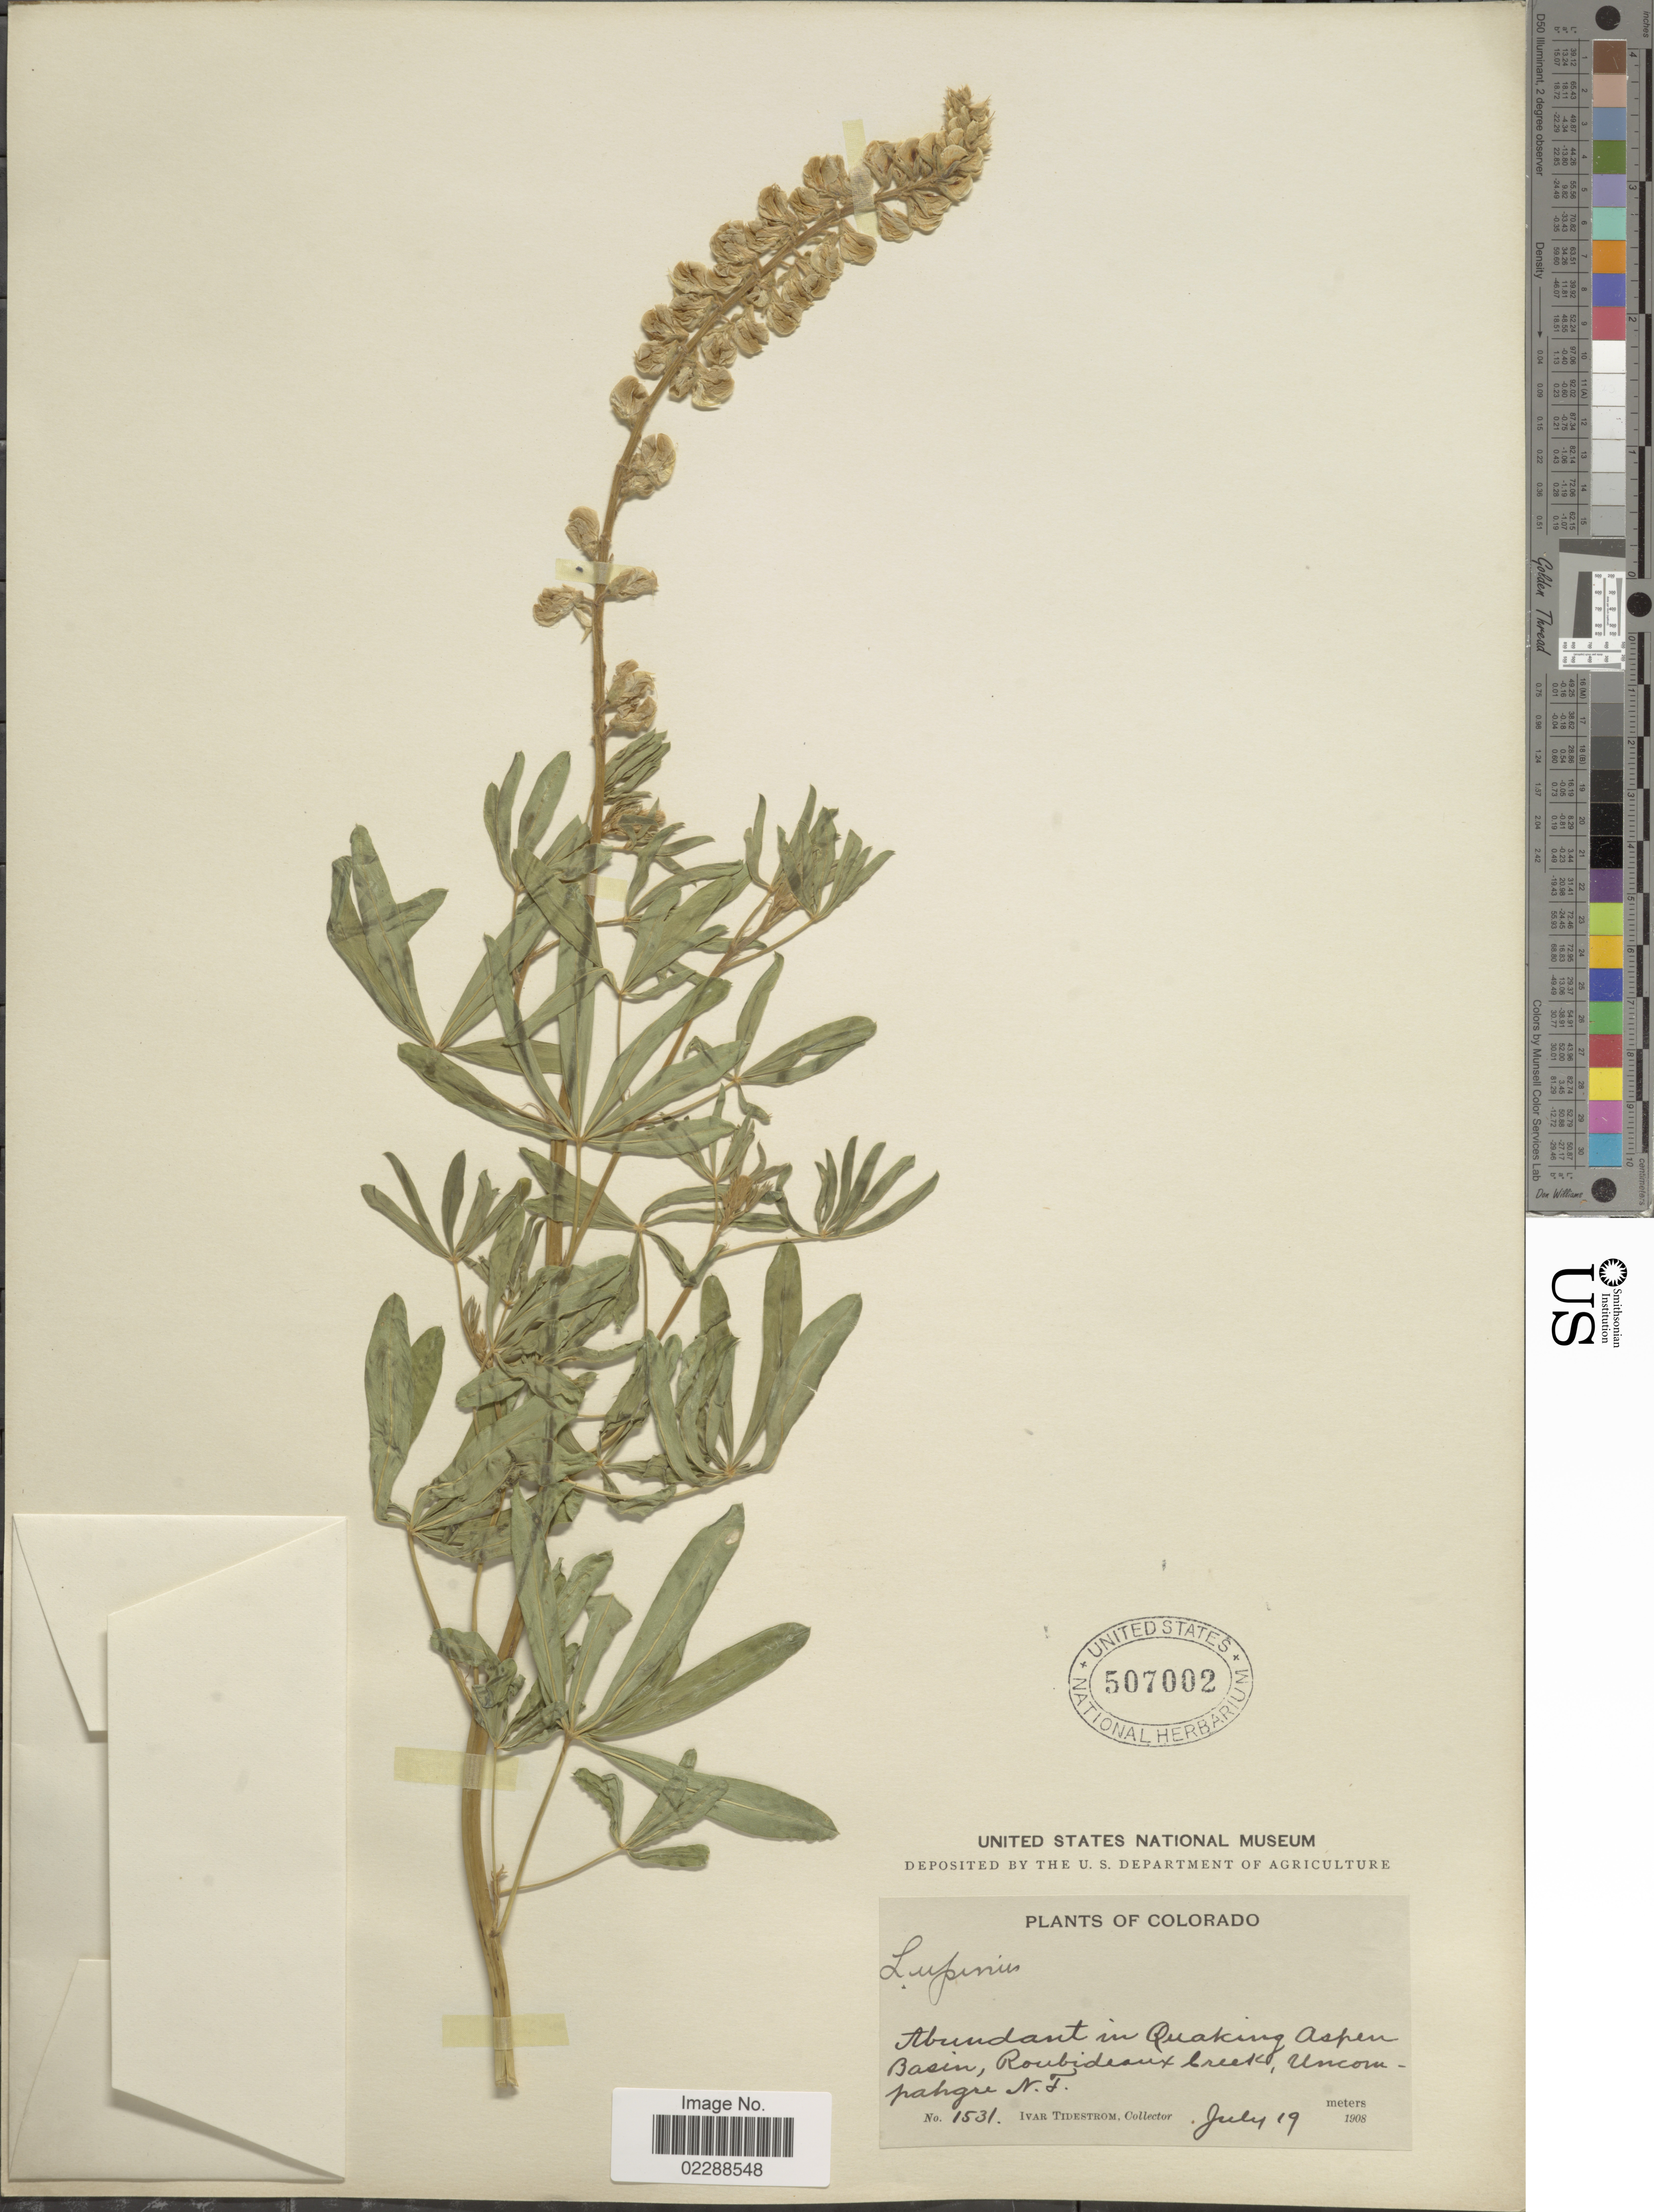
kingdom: Plantae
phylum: Tracheophyta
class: Magnoliopsida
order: Fabales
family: Fabaceae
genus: Lupinus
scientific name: Lupinus sp.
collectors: I. F. Tidestrom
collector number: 1531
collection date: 1908-07-19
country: United States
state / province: Colorado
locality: Abundantment in Quaking Aspen Basin, Roubideaux Creek, Uncompahgre N.F.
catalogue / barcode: US 507002